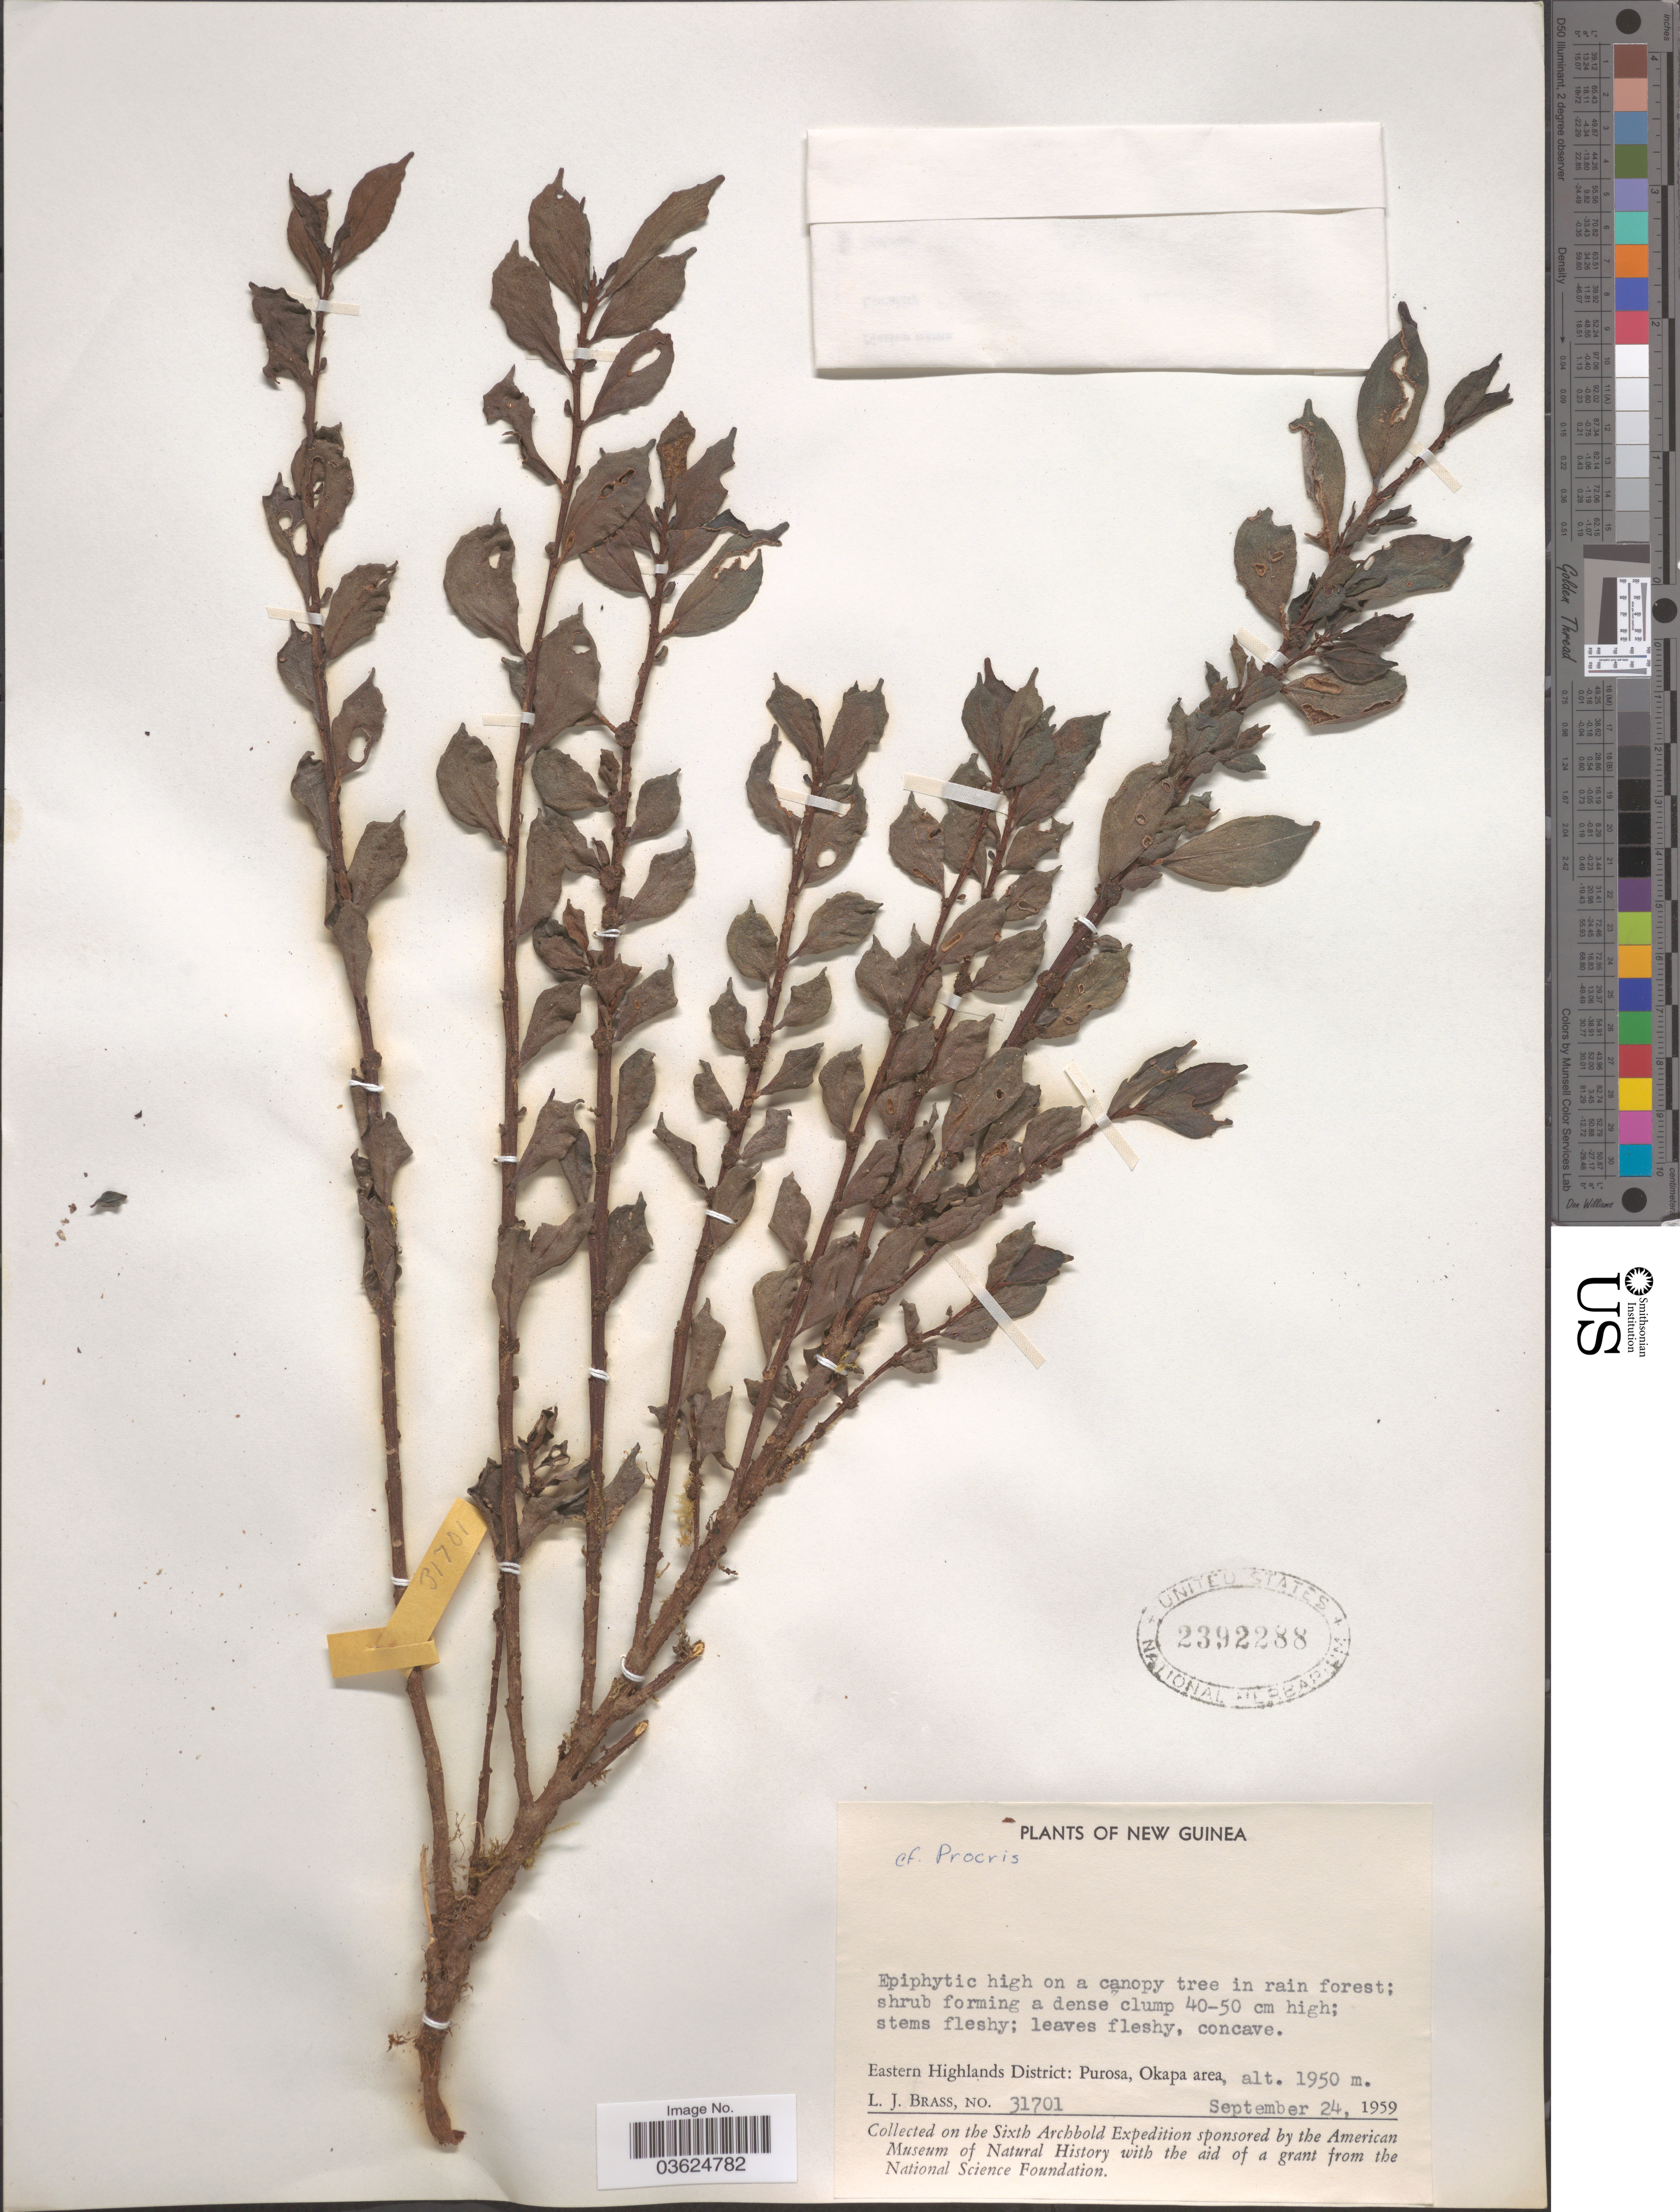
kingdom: Plantae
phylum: Tracheophyta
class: Magnoliopsida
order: Rosales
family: Urticaceae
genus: Procris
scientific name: Procris sp.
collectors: L. J. Brass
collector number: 31701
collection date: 1959-09-24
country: Papua New Guinea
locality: New Guinea. Eastern Highlands District: Purosa, Okapa area.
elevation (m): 1950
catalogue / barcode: US 2392288